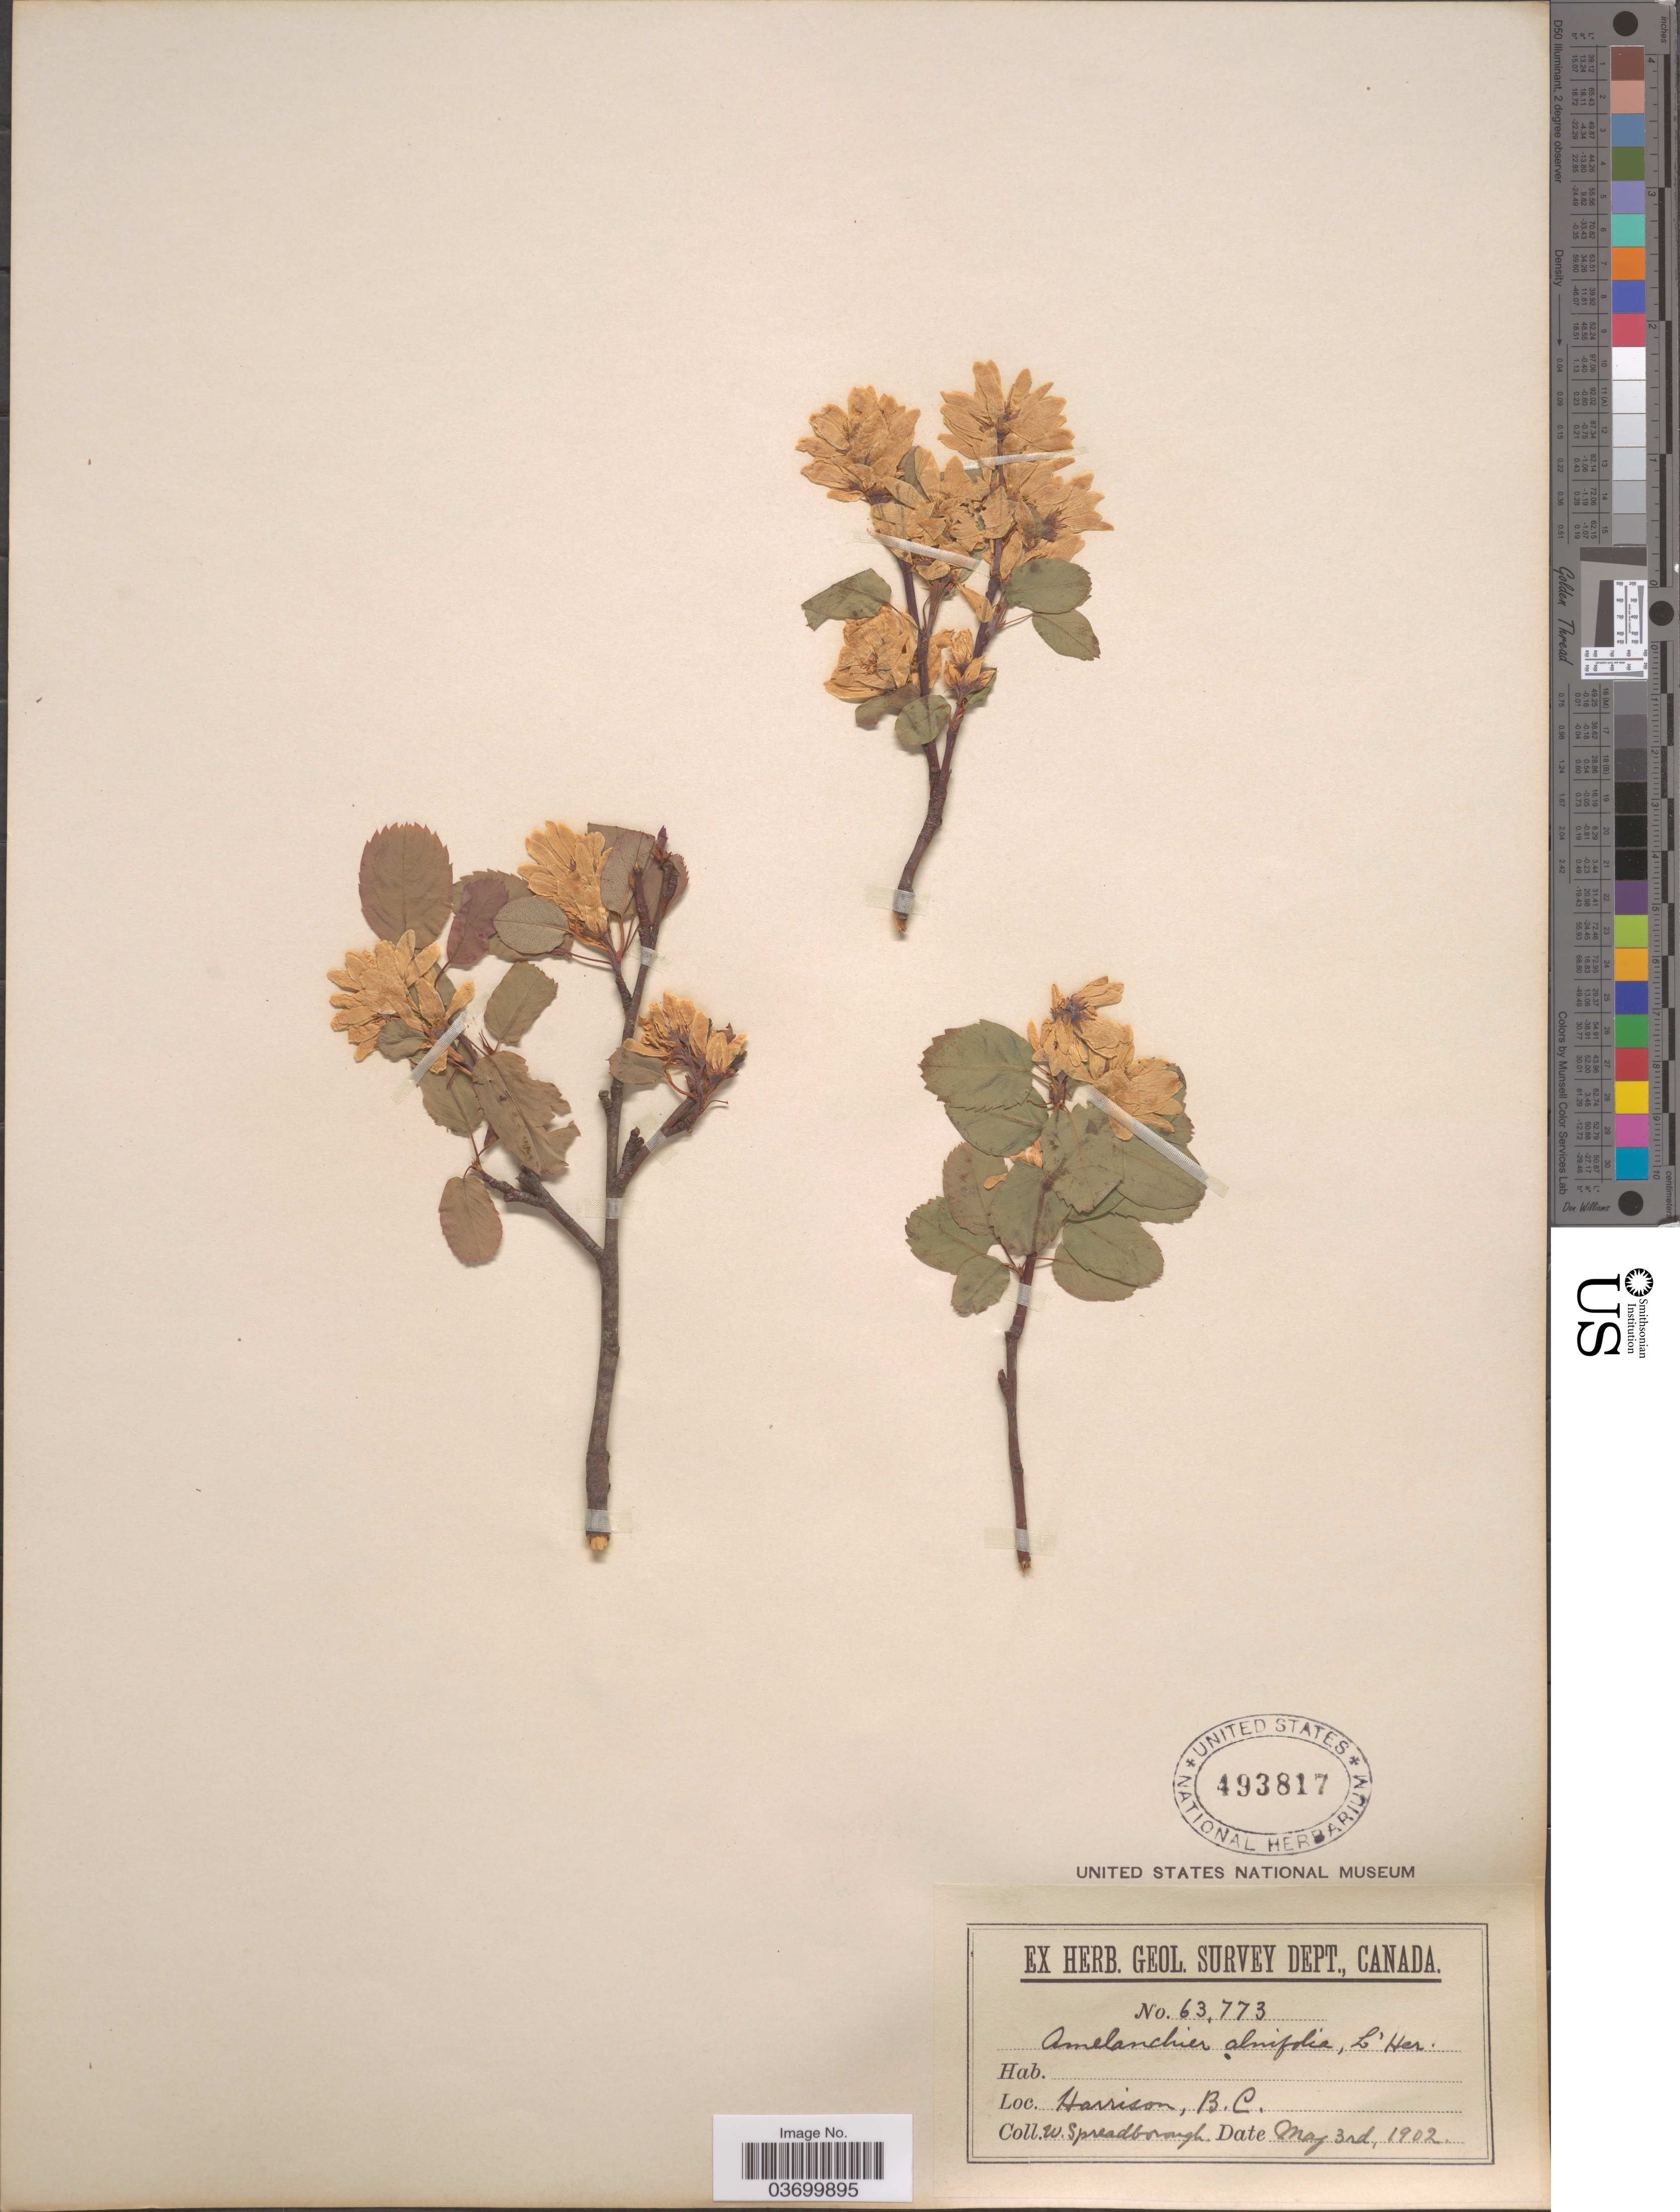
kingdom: Plantae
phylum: Tracheophyta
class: Magnoliopsida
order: Rosales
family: Rosaceae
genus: Amelanchier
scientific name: Amelanchier alnifolia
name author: (Nutt.) Nutt. ex M. Roem.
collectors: W. Spreadborough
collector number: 63773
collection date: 1902-05-03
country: Canada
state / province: British Columbia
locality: Harrison.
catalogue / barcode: US 493817